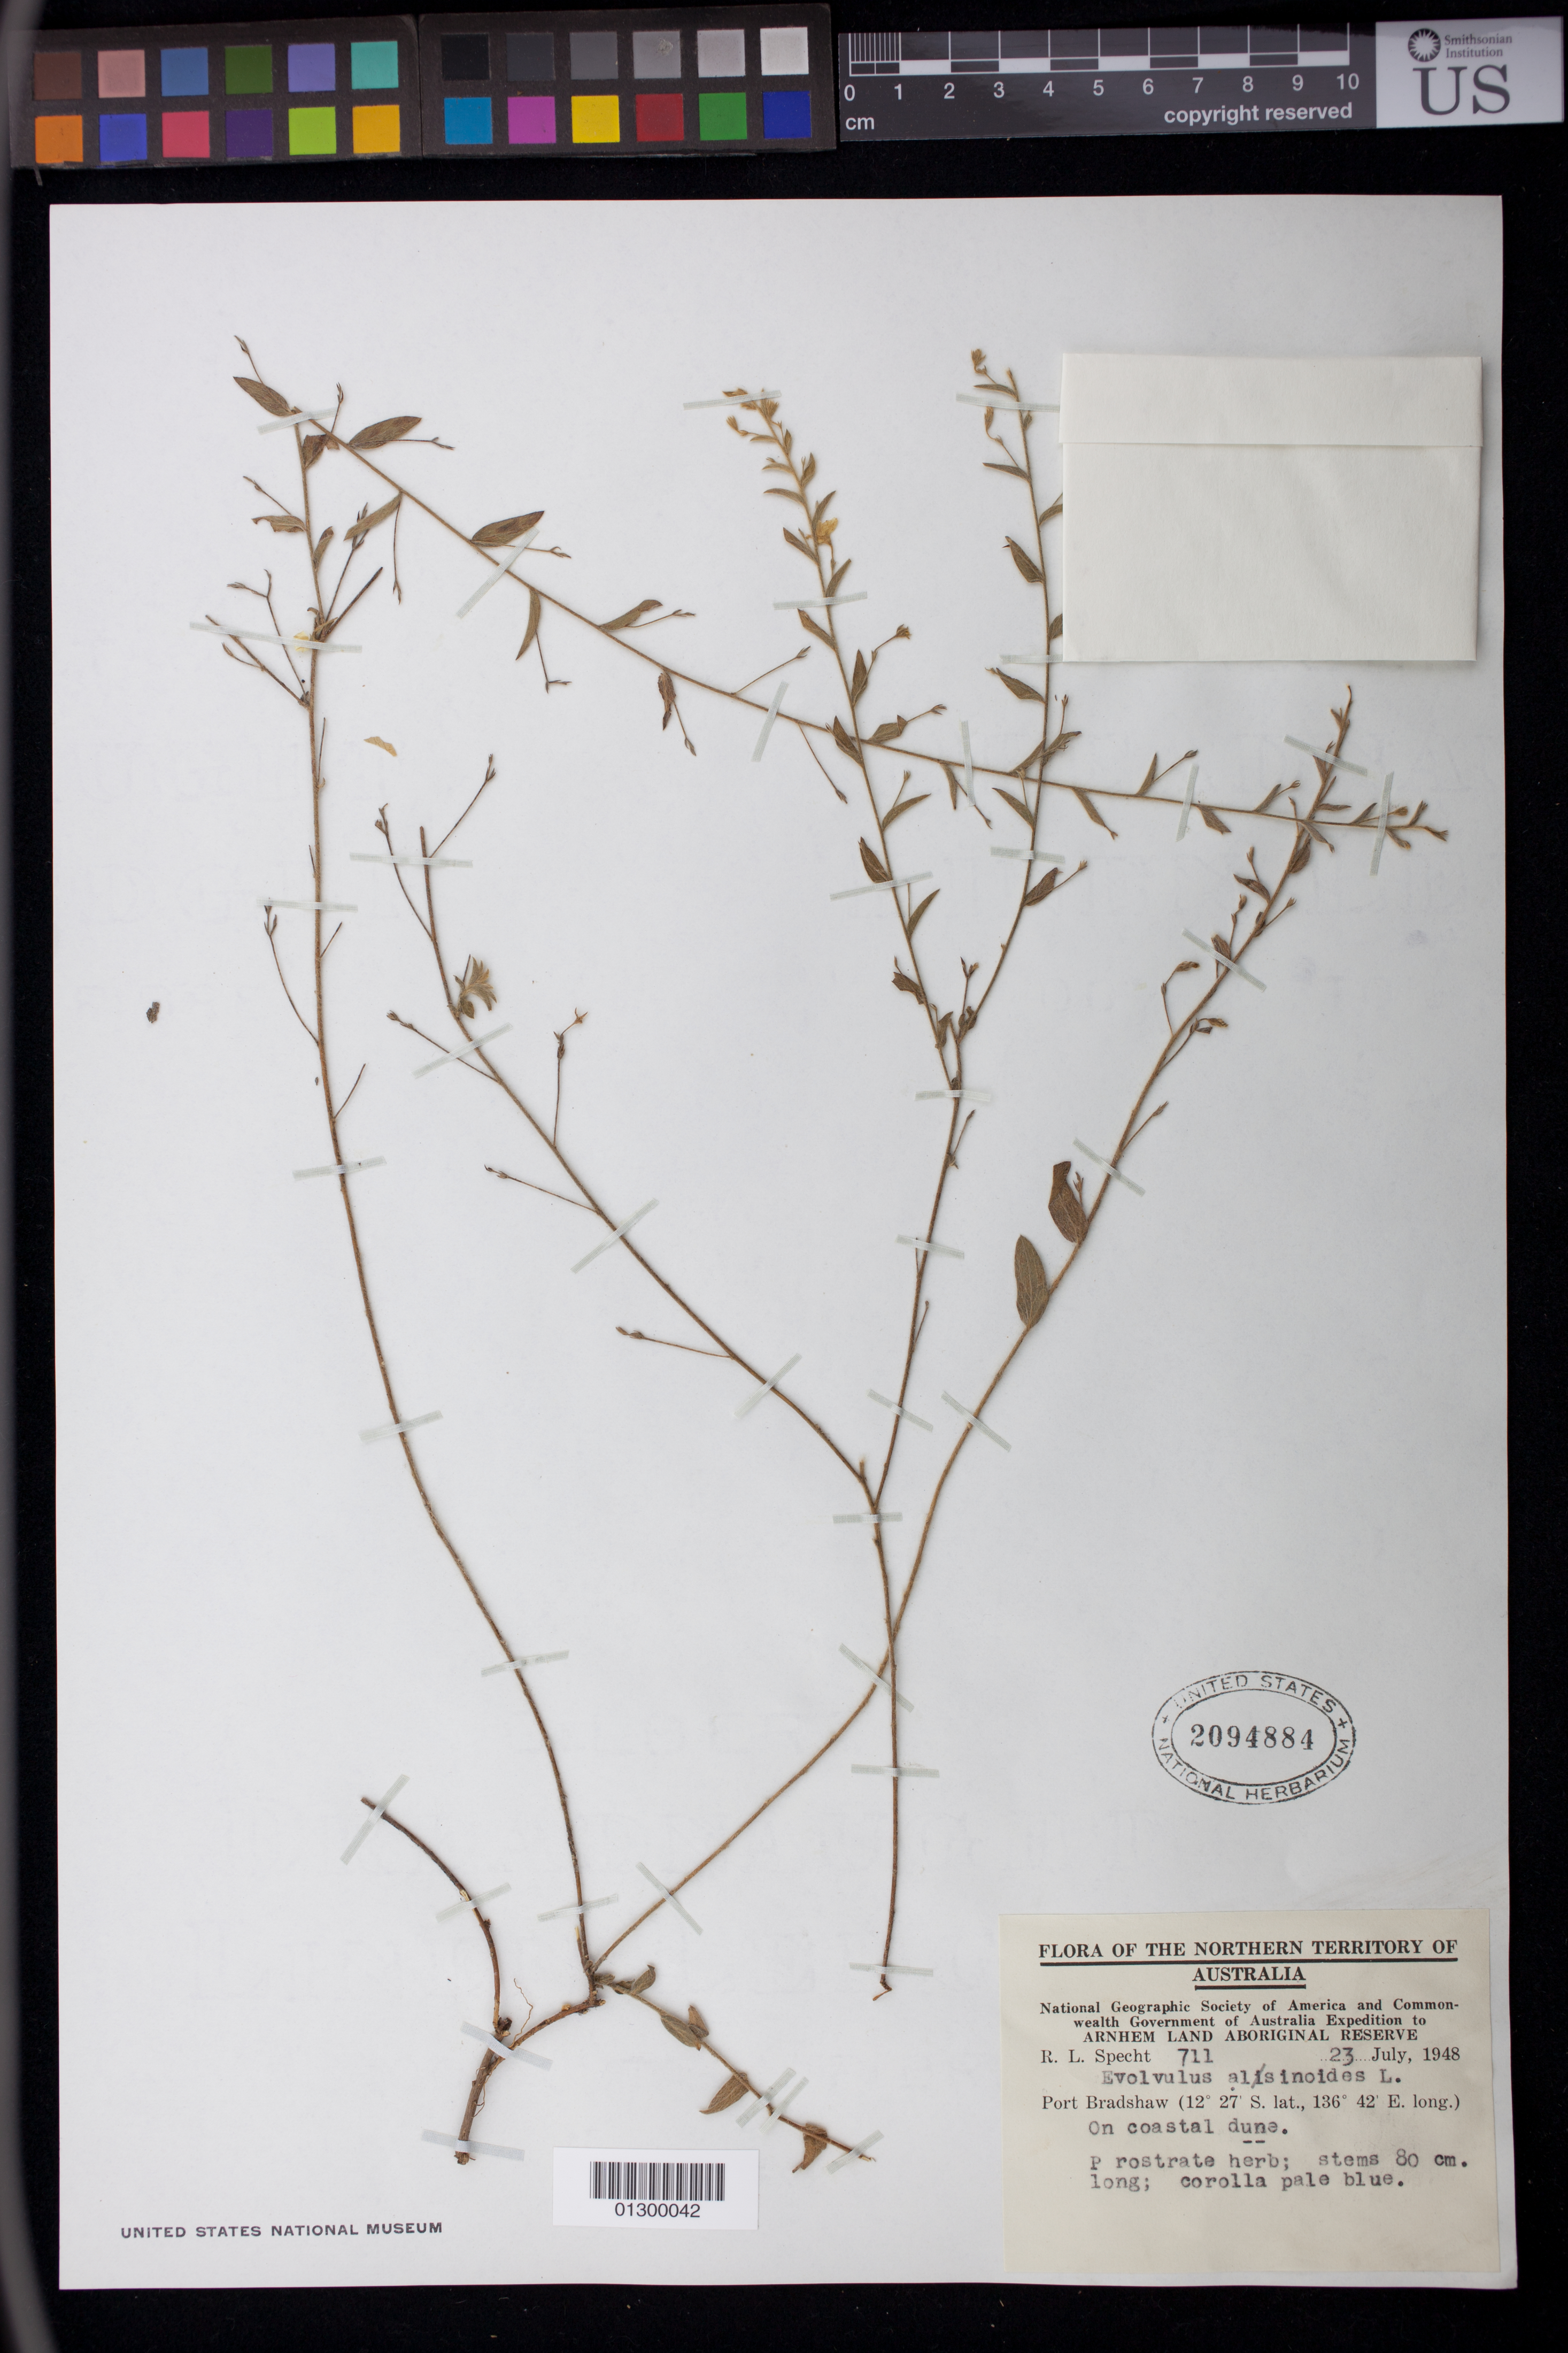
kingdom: Plantae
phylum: Tracheophyta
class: Magnoliopsida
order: Solanales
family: Convolvulaceae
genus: Evolvulus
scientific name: Evolvulus alsinoides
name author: (L.) L.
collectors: R. L. Specht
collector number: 711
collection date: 1948-07-23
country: Australia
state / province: Northern Territory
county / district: East Arnhem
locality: Port Bradshaw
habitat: On coastal dune.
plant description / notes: Prostrate herb; stems 80 cm. long; corolla pale blue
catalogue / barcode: US 2094884